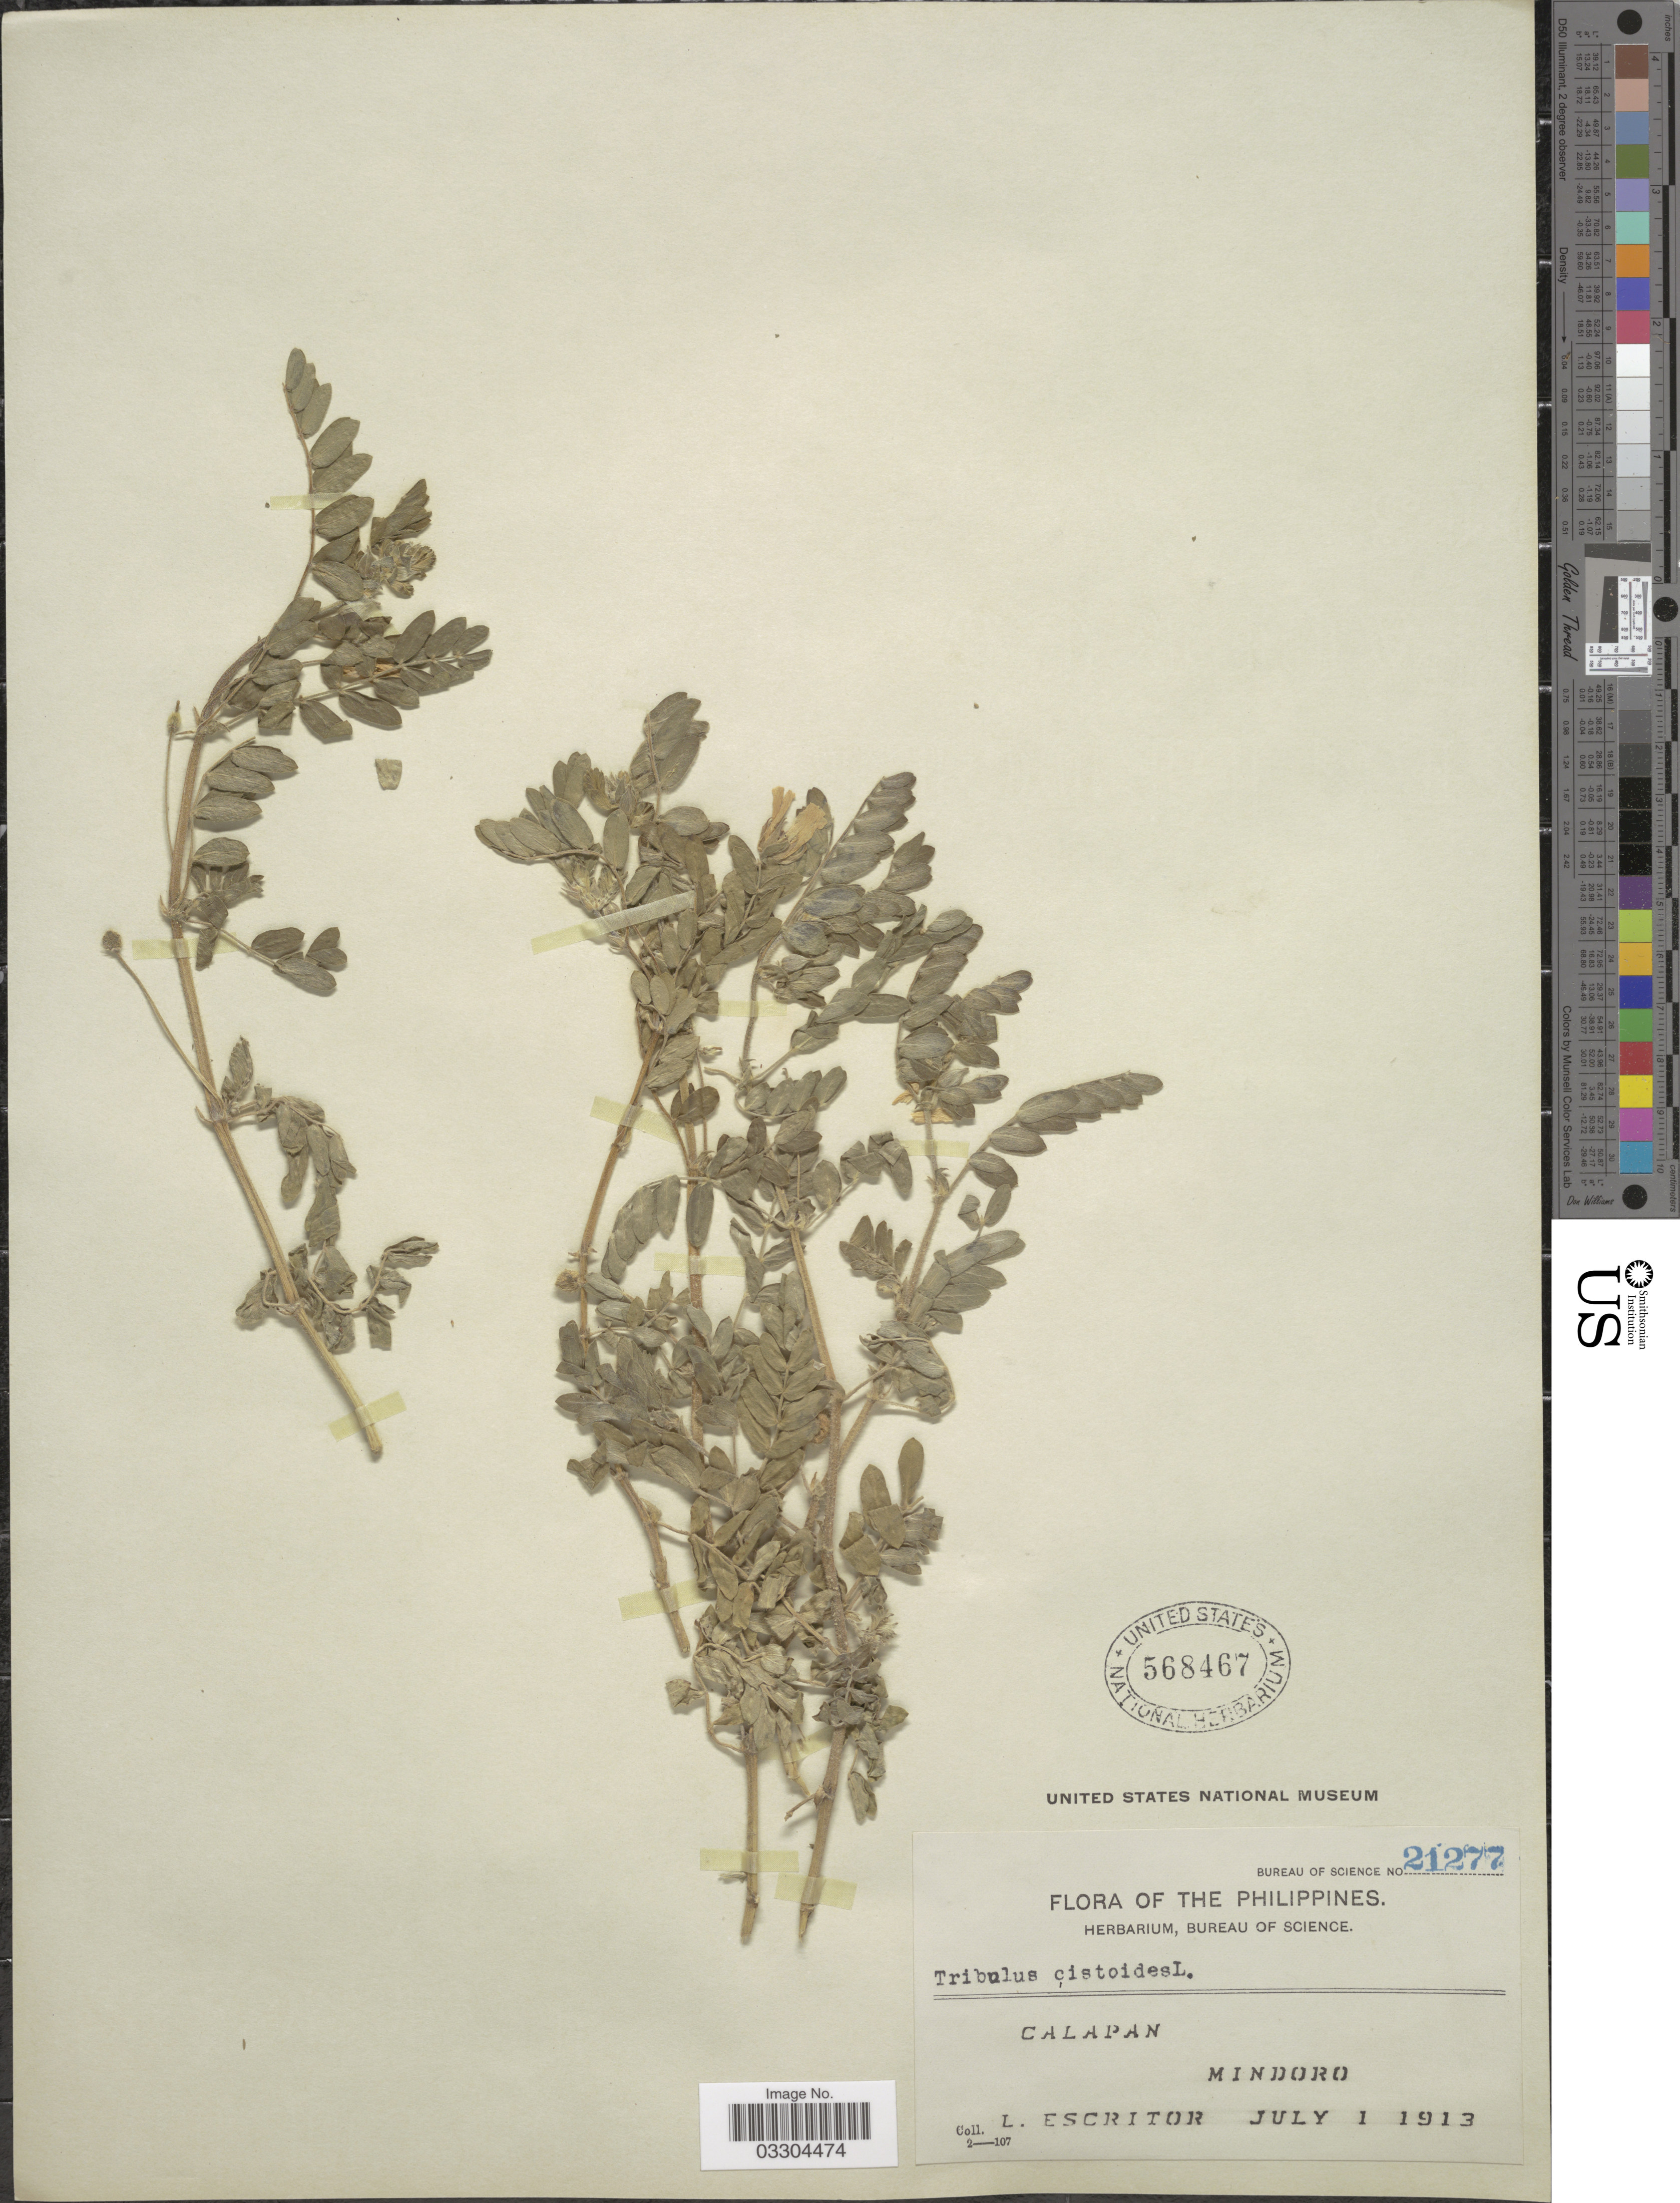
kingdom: Plantae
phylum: Tracheophyta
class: Magnoliopsida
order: Zygophyllales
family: Zygophyllaceae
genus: Tribulus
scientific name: Tribulus cistoides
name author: L.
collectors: L. Escritor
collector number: Bureau of Science 21277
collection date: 1913-07-01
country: Philippines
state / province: Mimaropa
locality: Calapan. Mindoro.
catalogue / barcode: US 568467